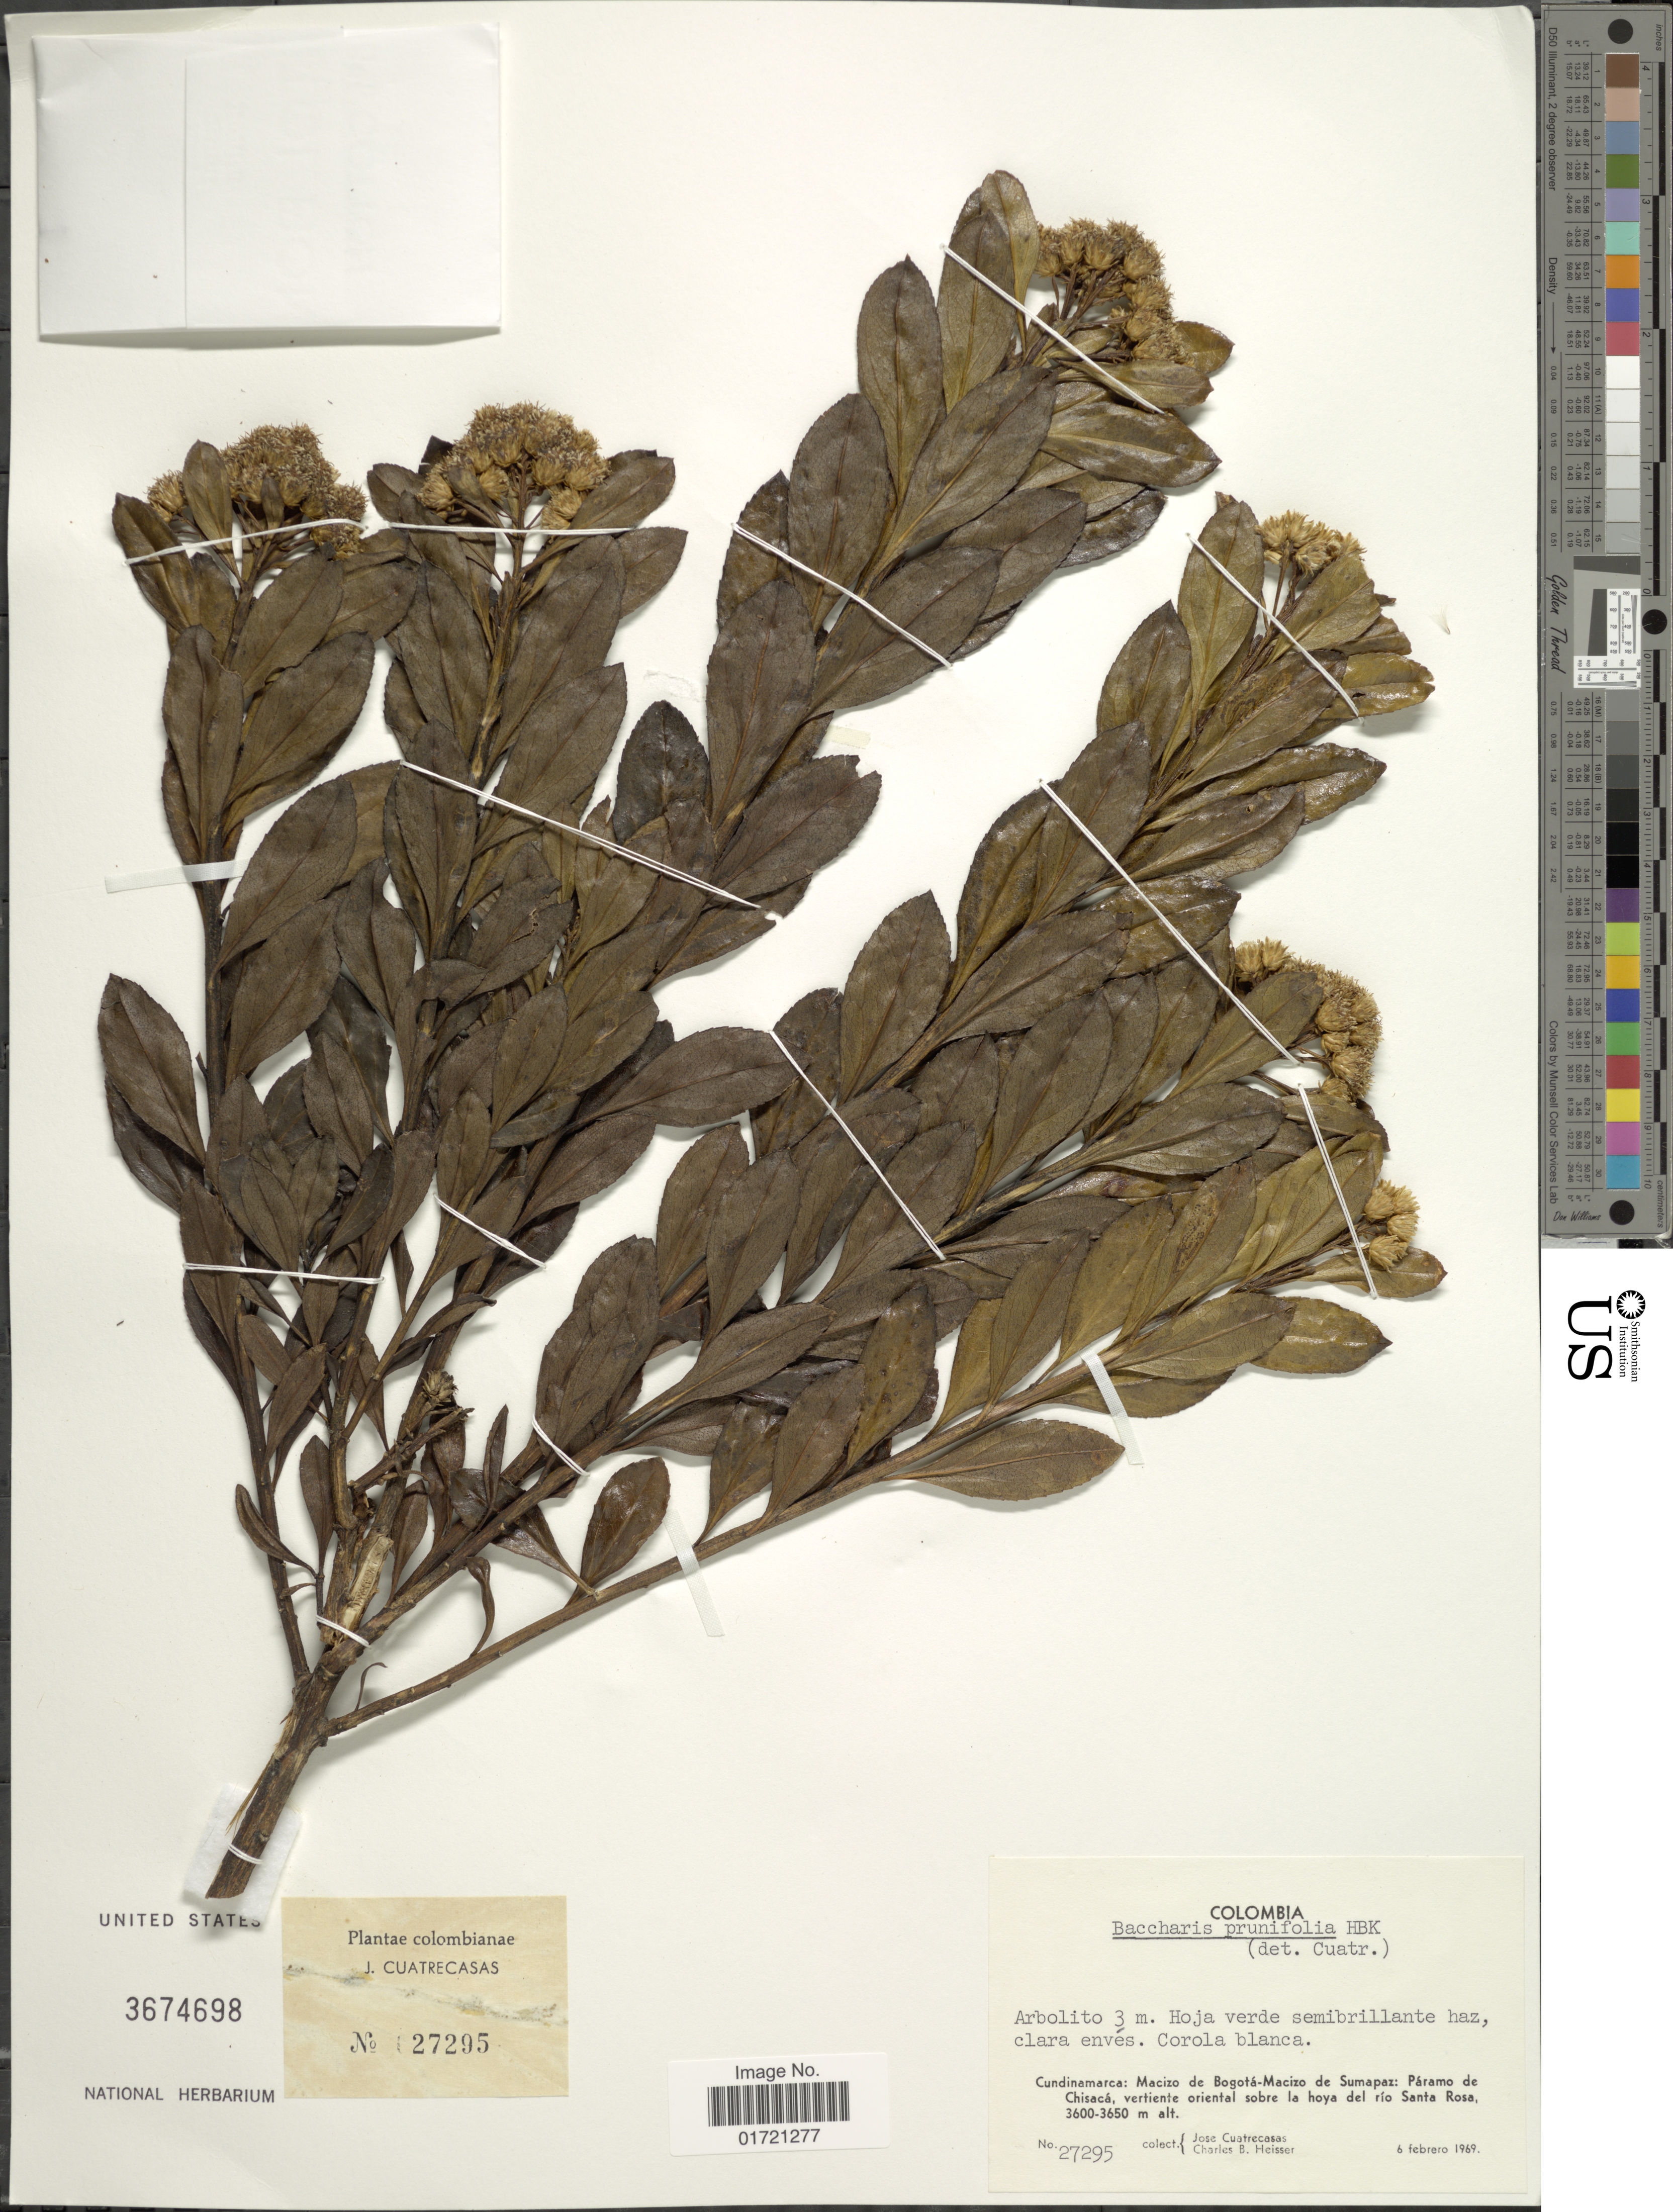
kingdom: Plantae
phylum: Tracheophyta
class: Magnoliopsida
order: Asterales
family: Asteraceae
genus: Baccharis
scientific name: Baccharis prunifolia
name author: Kunth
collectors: J. Cuatrecasas & C. B. Heisser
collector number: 27295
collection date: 1969-02-06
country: Colombia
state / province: Cundinamarca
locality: Cundinamarca: macizo de Bogotá-Macizo de Sumapaz: Páramo de Chisacá, vertiente oriental sobre la hoya del río Santa Rosa.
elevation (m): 3600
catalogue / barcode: US 3674698